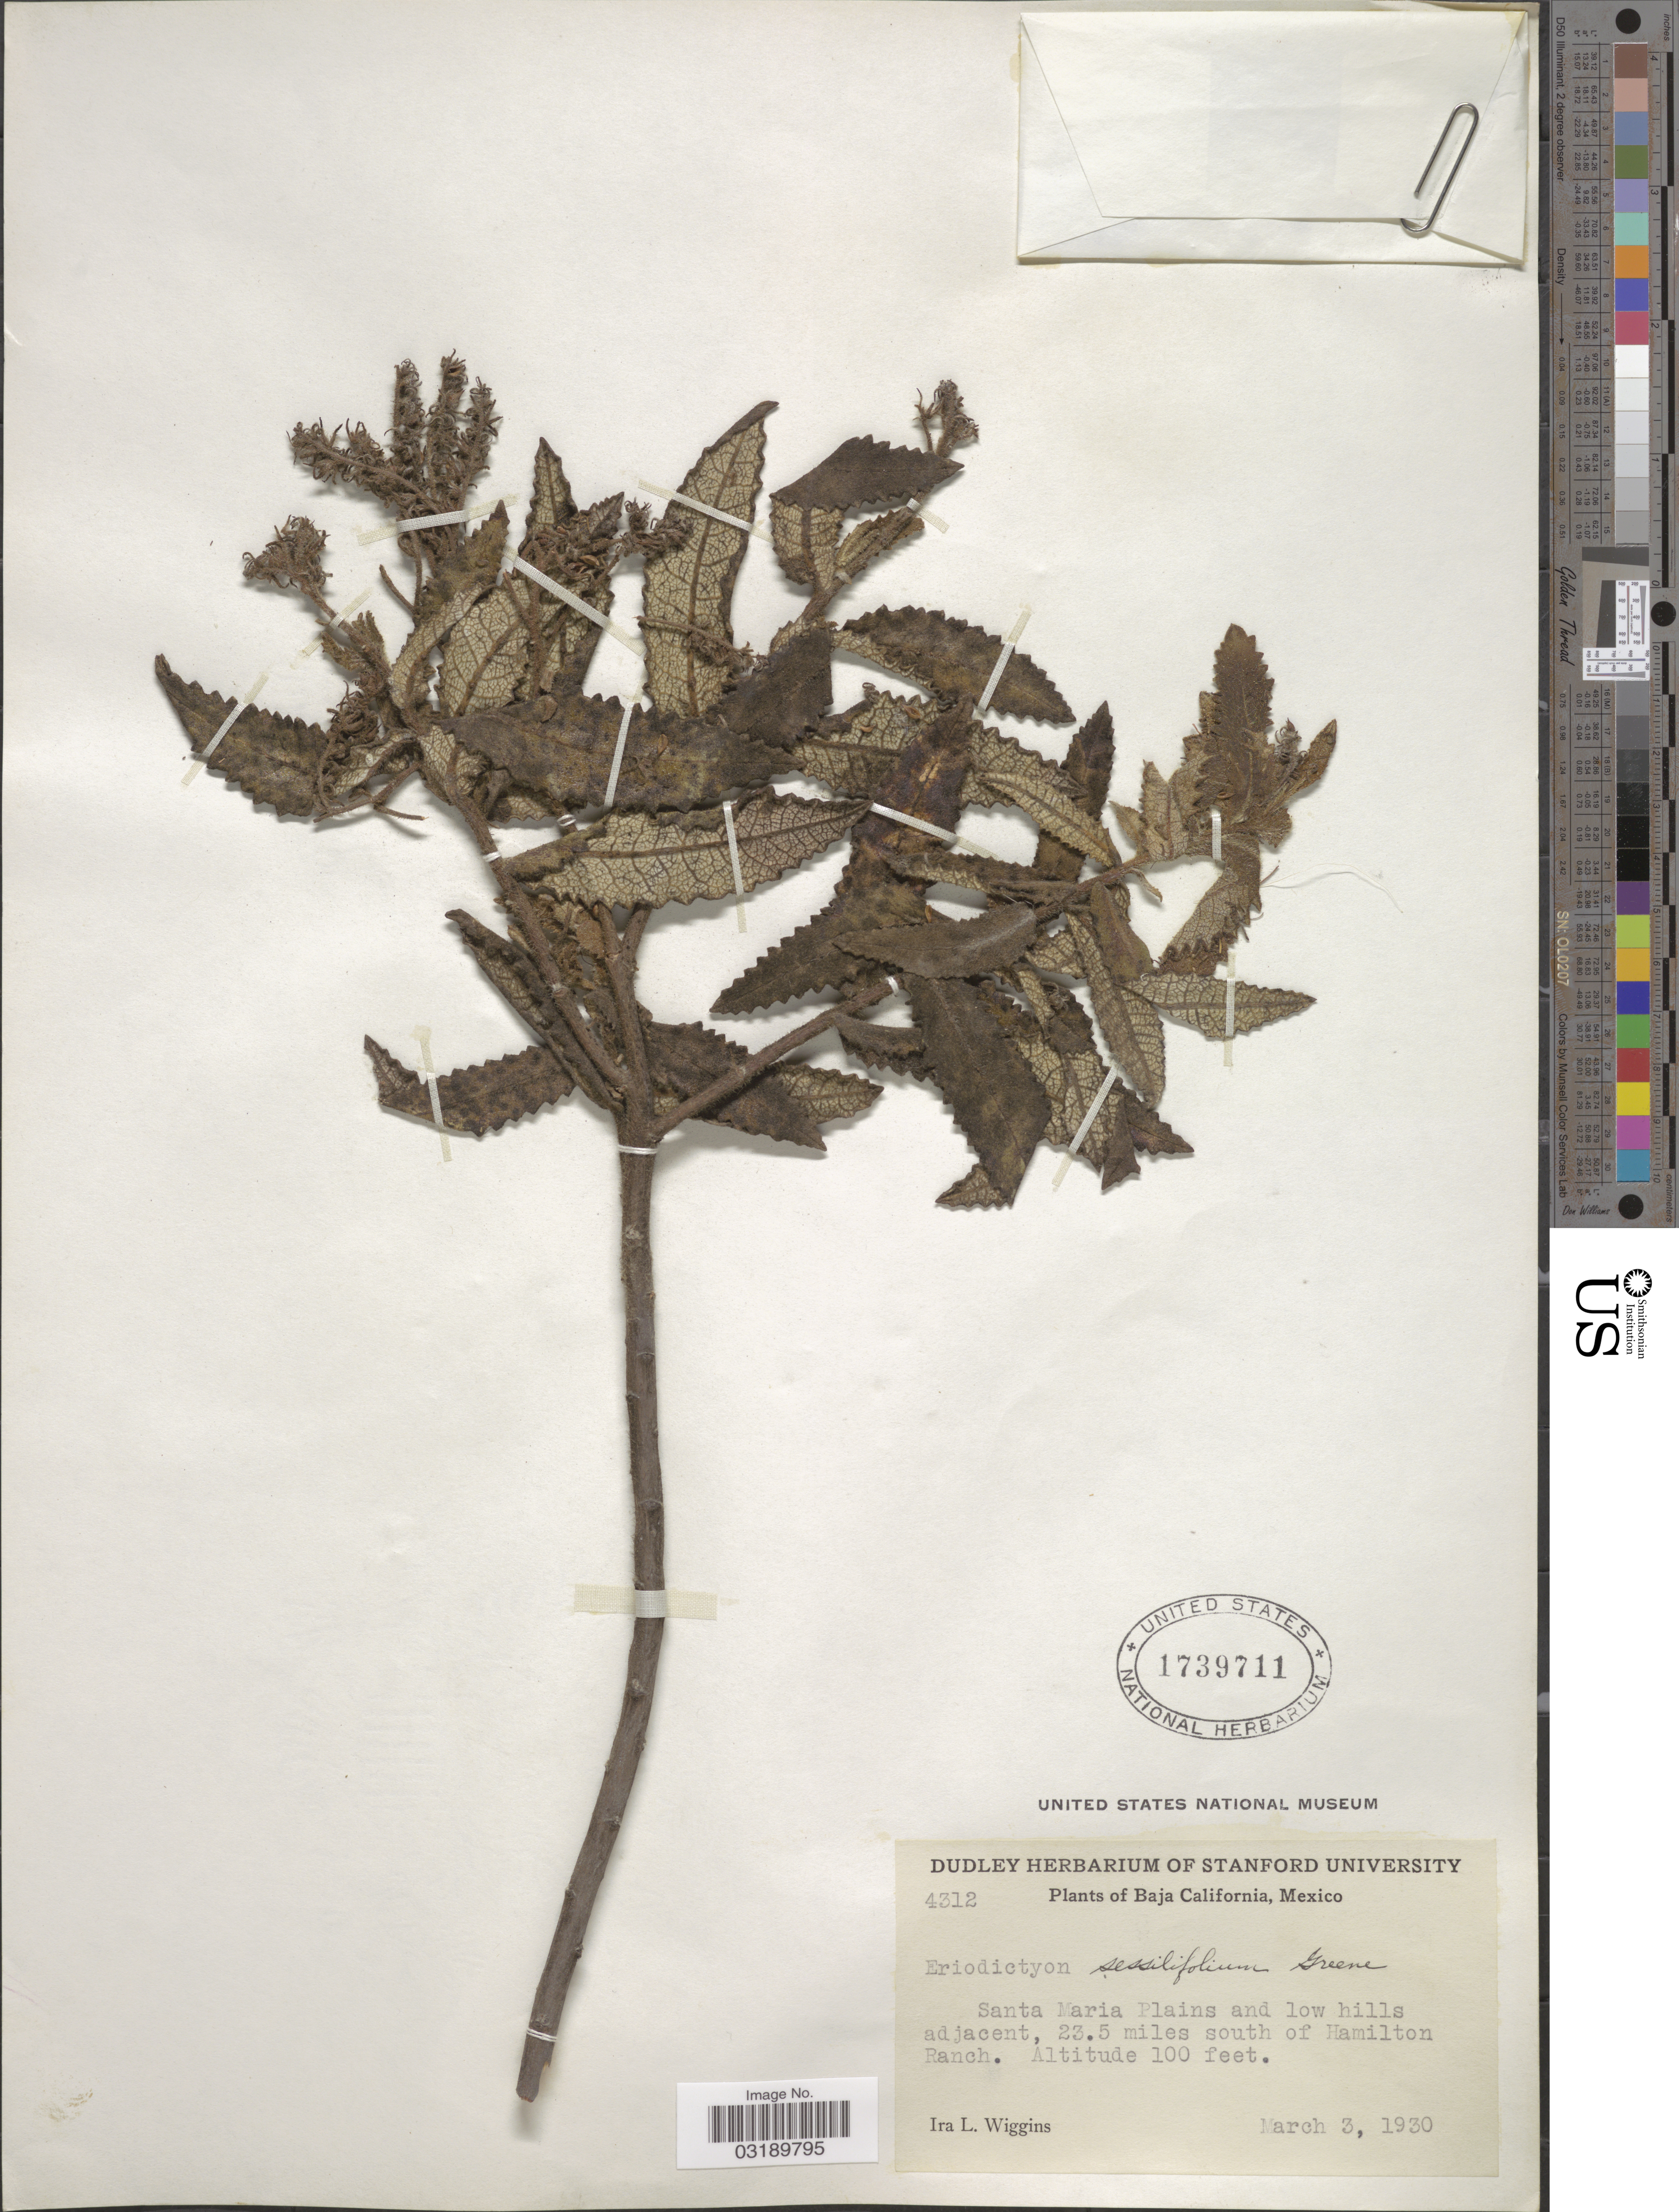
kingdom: Plantae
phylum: Tracheophyta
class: Magnoliopsida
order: Boraginales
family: Namaceae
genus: Eriodictyon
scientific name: Eriodictyon sessilifolium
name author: Greene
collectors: I. L. Wiggins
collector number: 4312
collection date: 1930-03-03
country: Mexico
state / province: Baja California Norte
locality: Santa Maria Plains and low hills adjacent, 23.5 miles south of Hamilton Ranch.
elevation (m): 30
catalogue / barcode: US 1739711